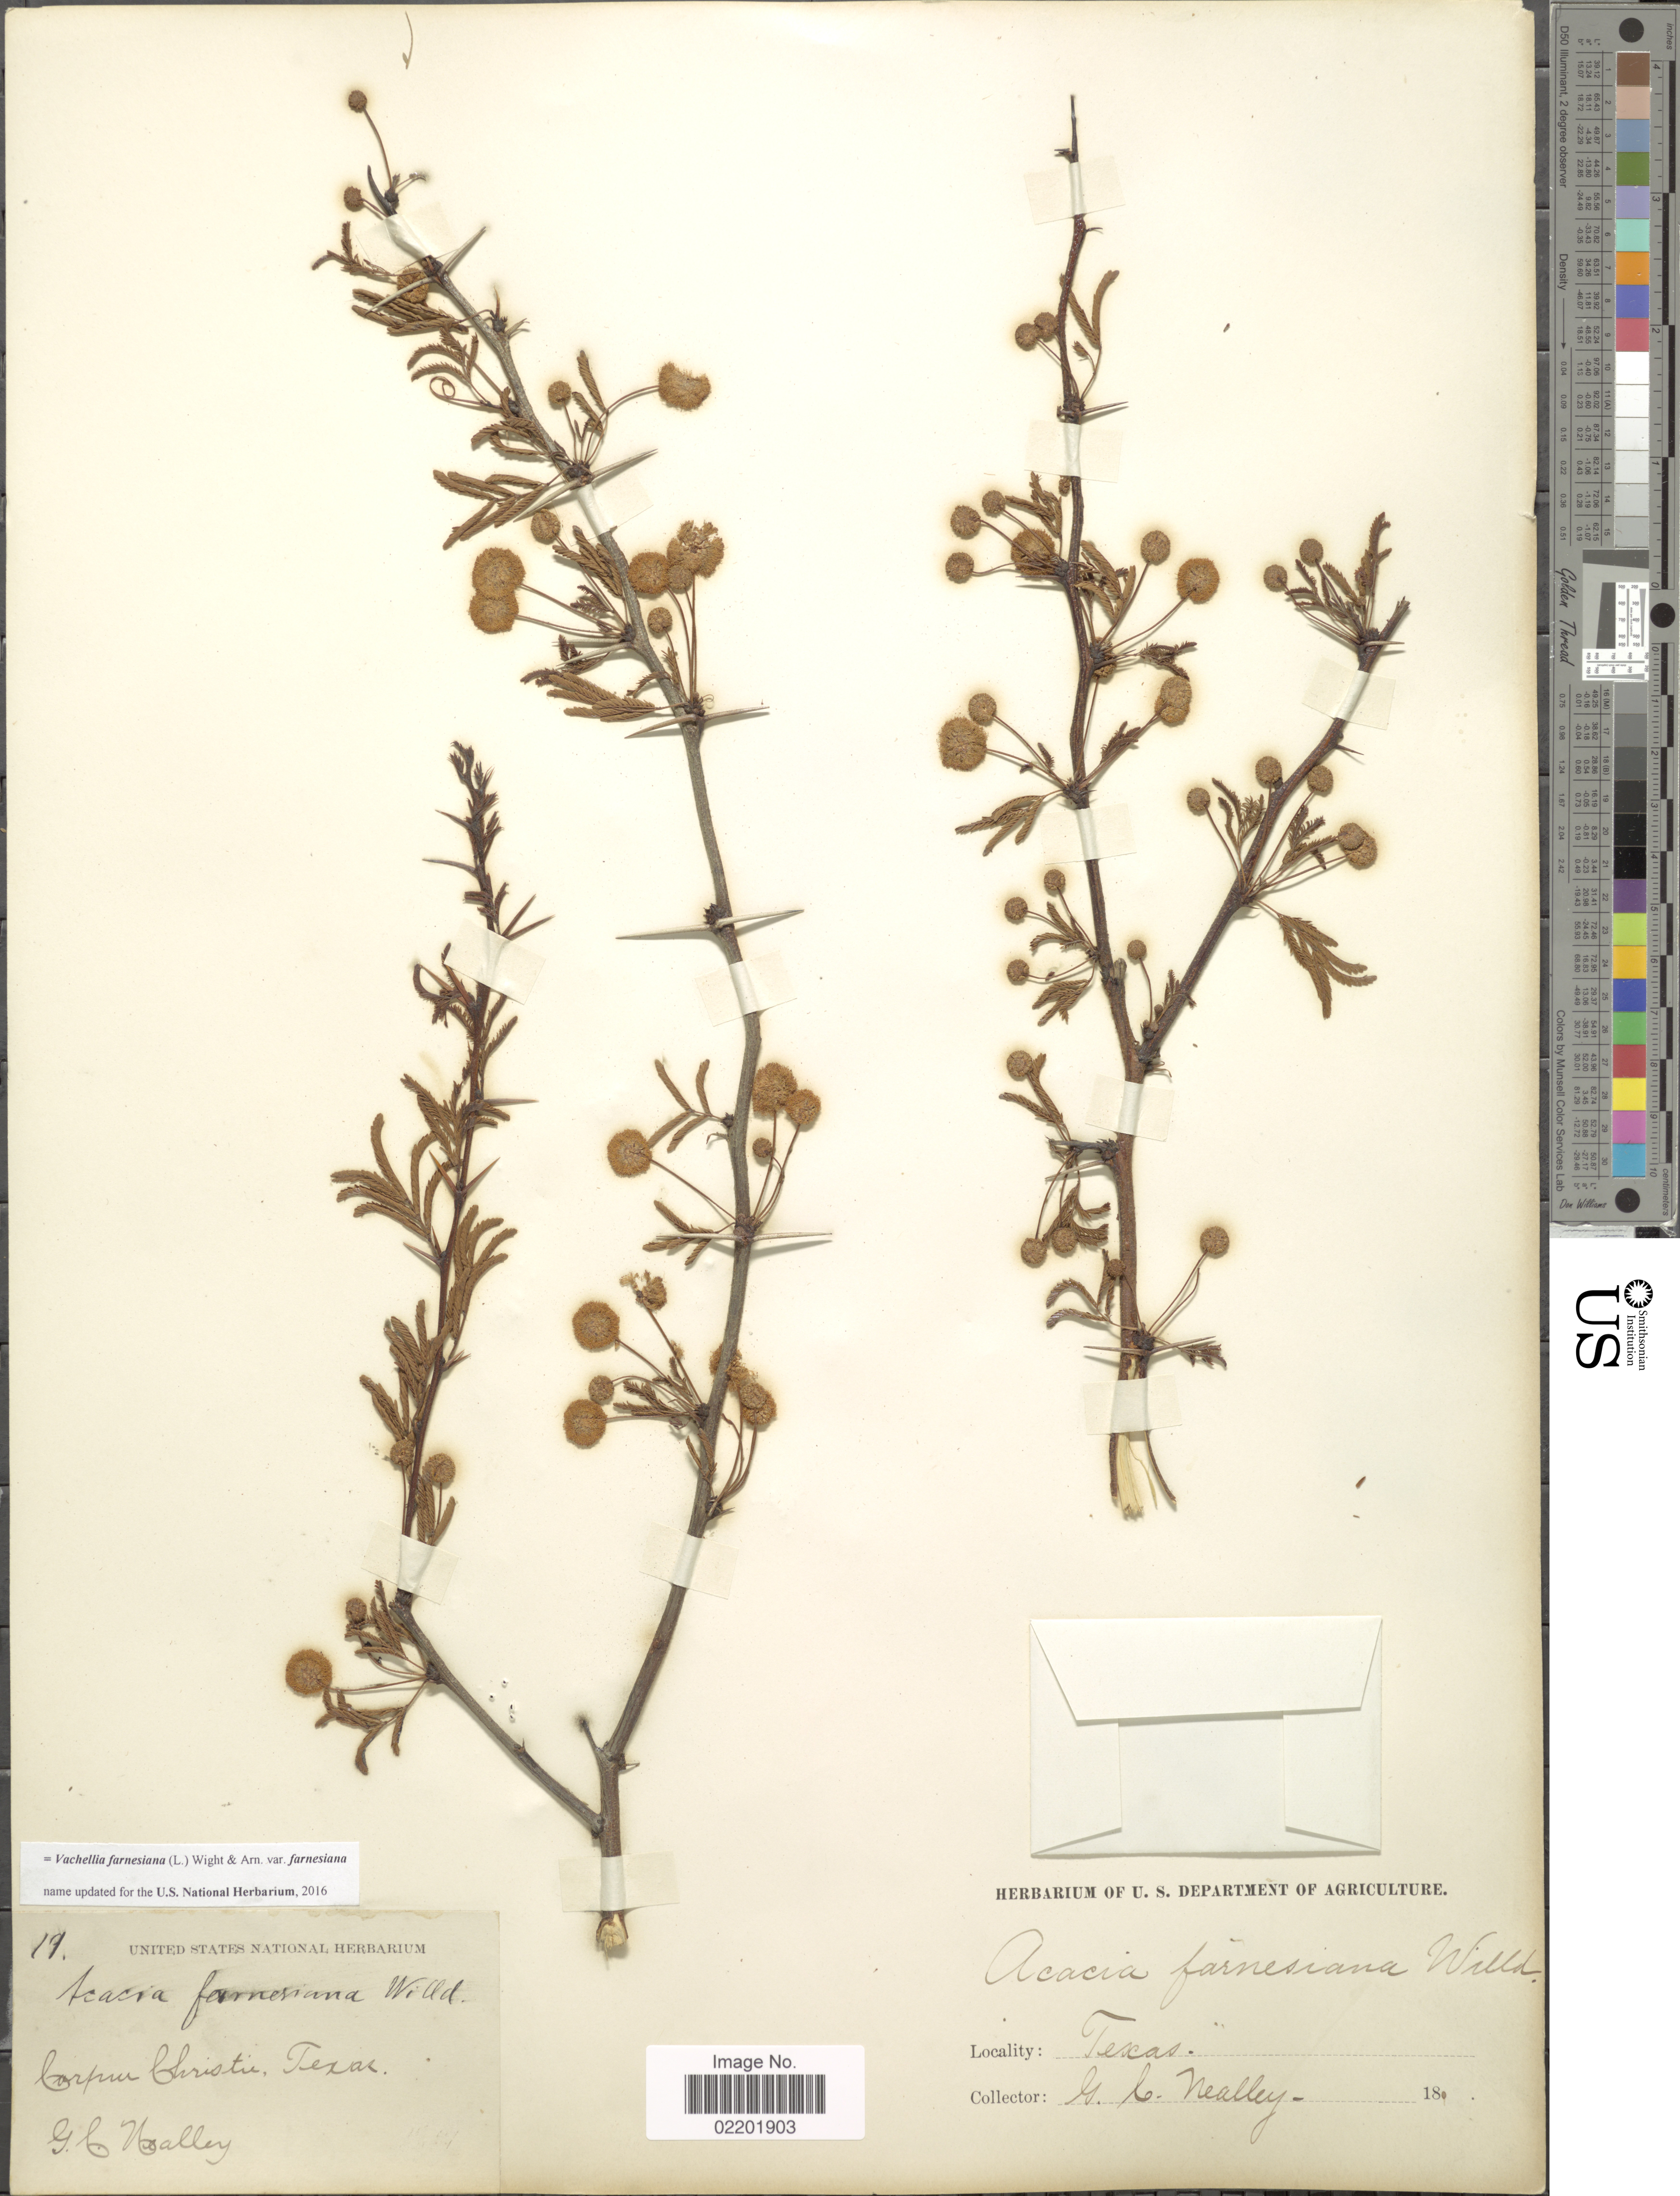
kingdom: Plantae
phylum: Tracheophyta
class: Magnoliopsida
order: Fabales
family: Fabaceae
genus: Vachellia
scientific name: Vachellia farnesiana var. farnesiana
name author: (L.) Wight & Arn.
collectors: G. C. Nealley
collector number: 19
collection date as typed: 18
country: United States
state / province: Texas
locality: Corpus Christie